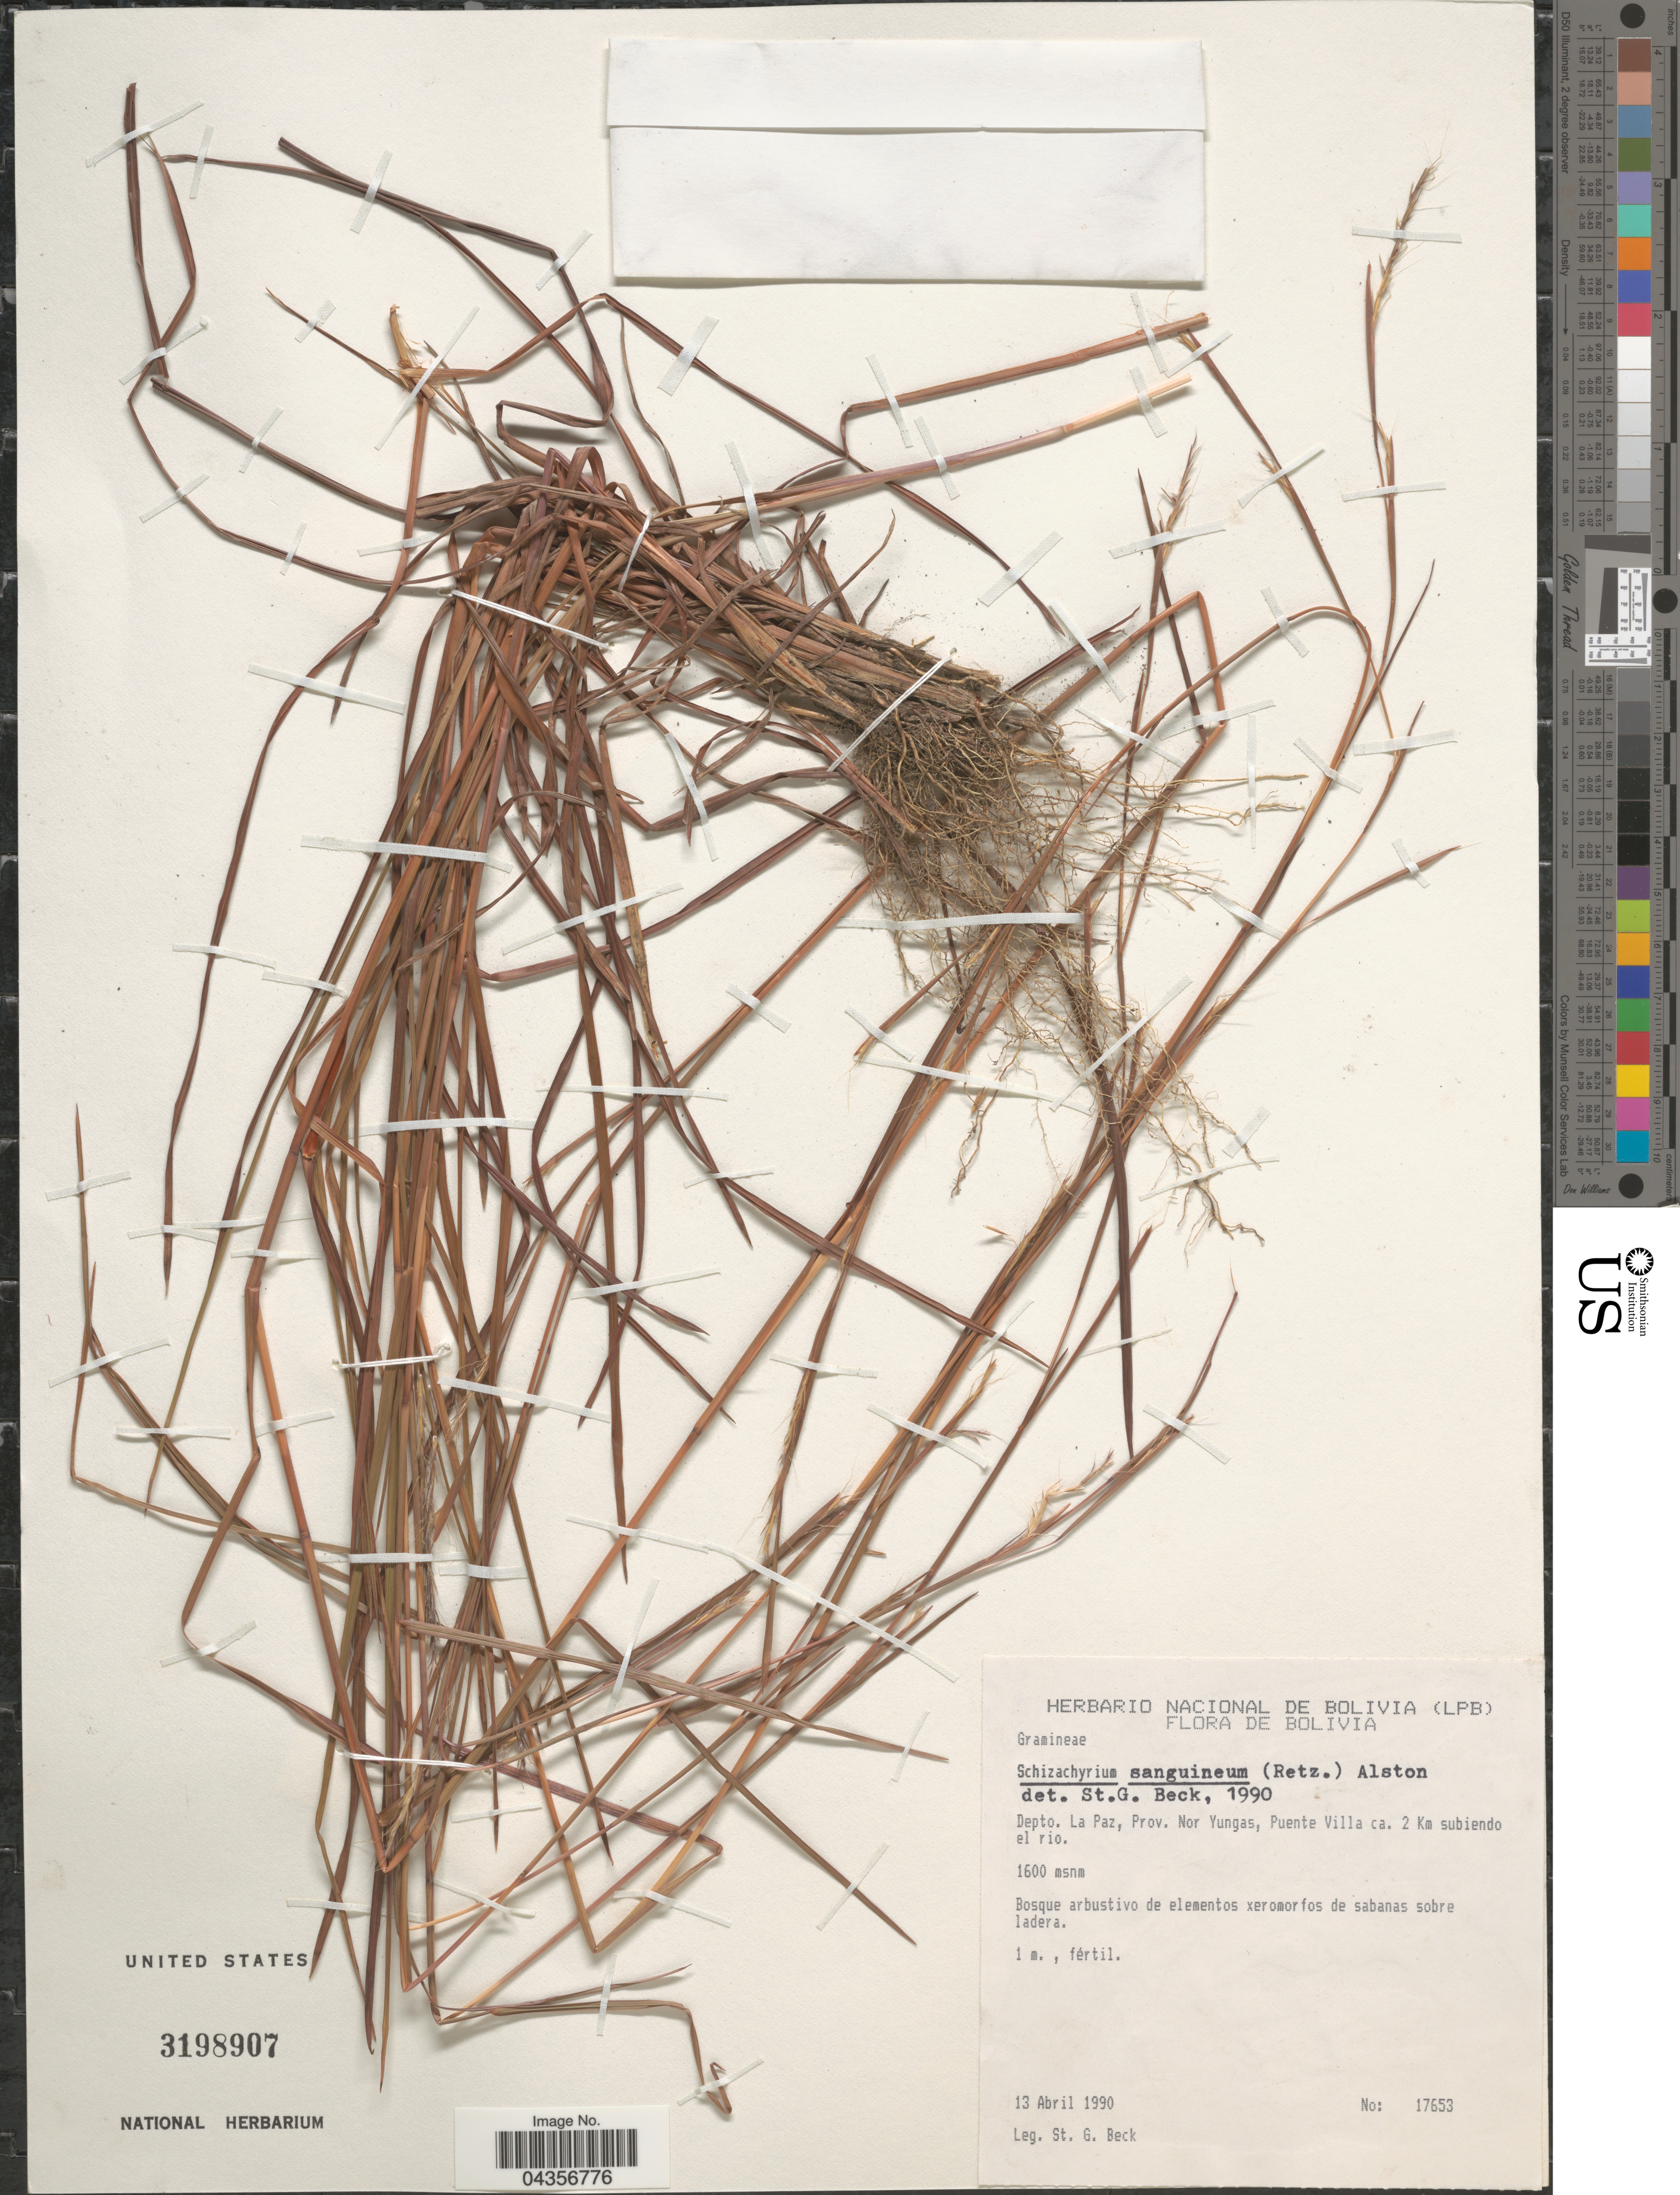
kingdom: Plantae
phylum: Tracheophyta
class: Liliopsida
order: Poales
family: Poaceae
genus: Schizachyrium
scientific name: Schizachyrium sanguineum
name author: (Retz.) Alston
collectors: S. G. Beck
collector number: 17653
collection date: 1990-04-13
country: Bolivia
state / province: La Paz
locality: Depto. La Paz, Prov. Nor Yungas, Puente Villa ca. 2 Km subiendo el rio.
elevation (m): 1600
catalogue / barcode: US 3198907